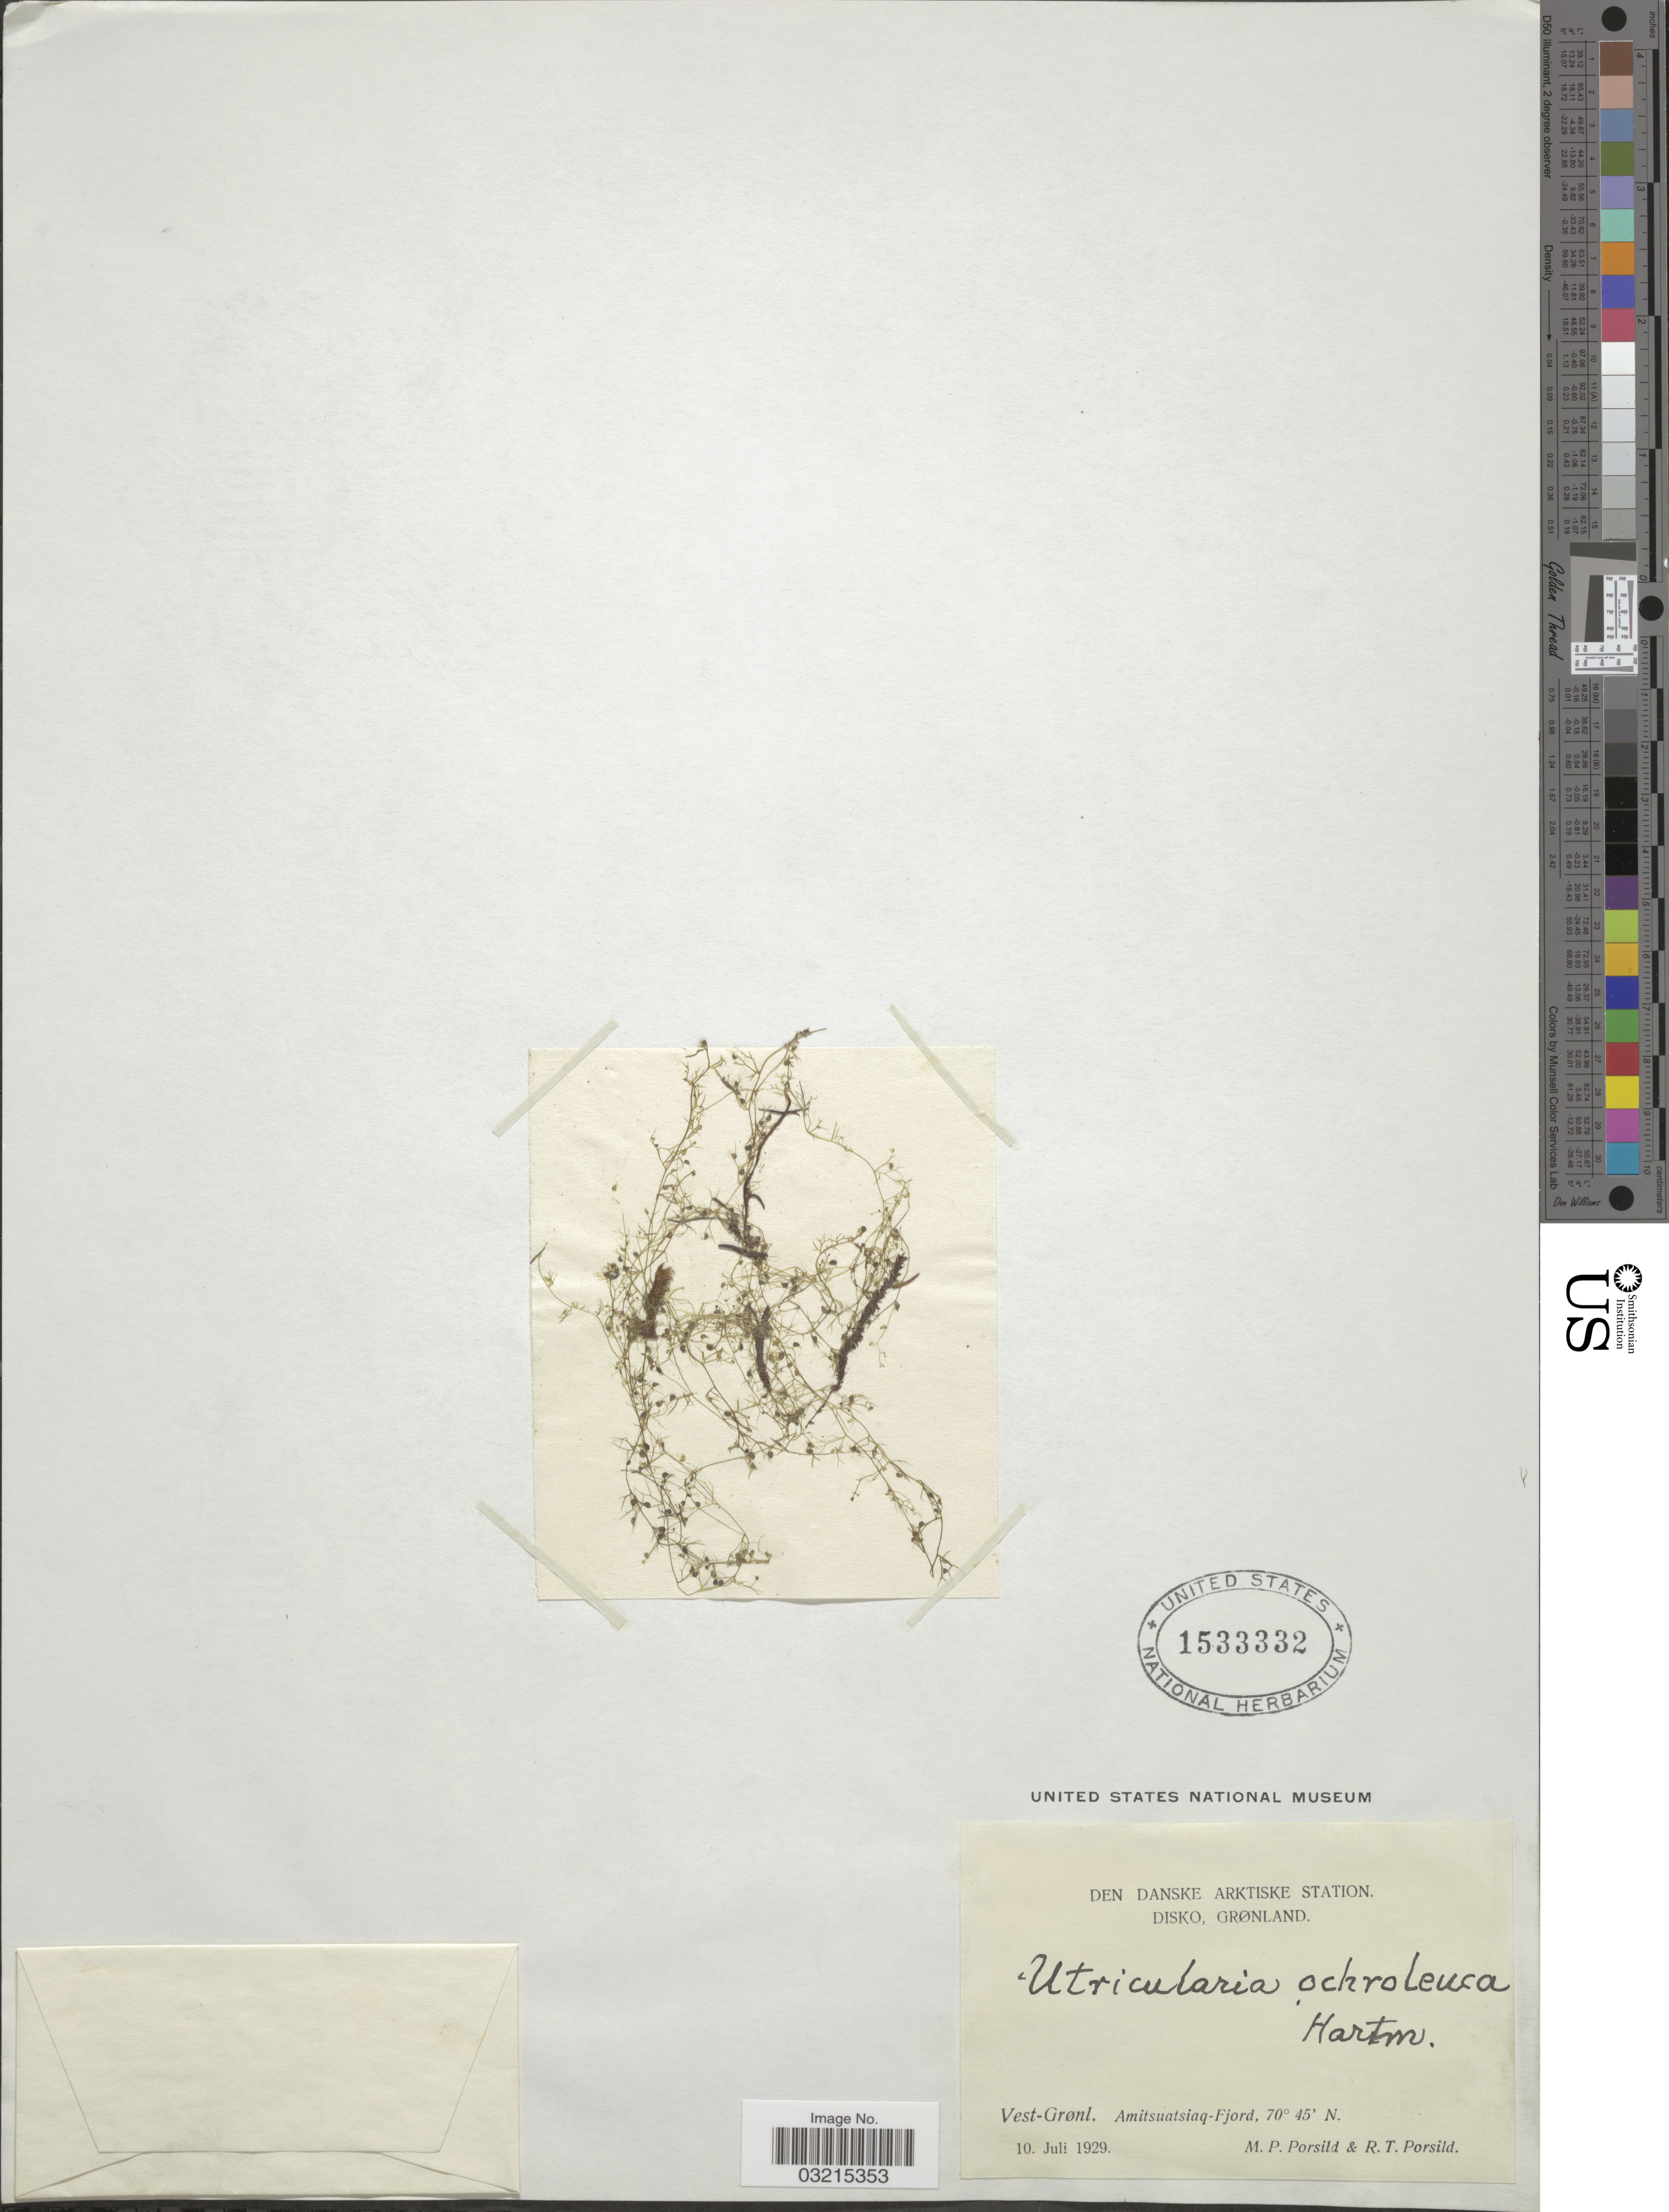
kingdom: Plantae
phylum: Tracheophyta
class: Magnoliopsida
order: Lamiales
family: Lentibulariaceae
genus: Utricularia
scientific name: Utricularia ochroleuca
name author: Hartm.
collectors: M. P. Porsild & R. T. Porsild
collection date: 1929-07-10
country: Greenland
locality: Den Danske Arktiske Station. Disko, Grønland. Vest-Grønl. Amitsuatsiaq-Fjord.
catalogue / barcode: US 1533332